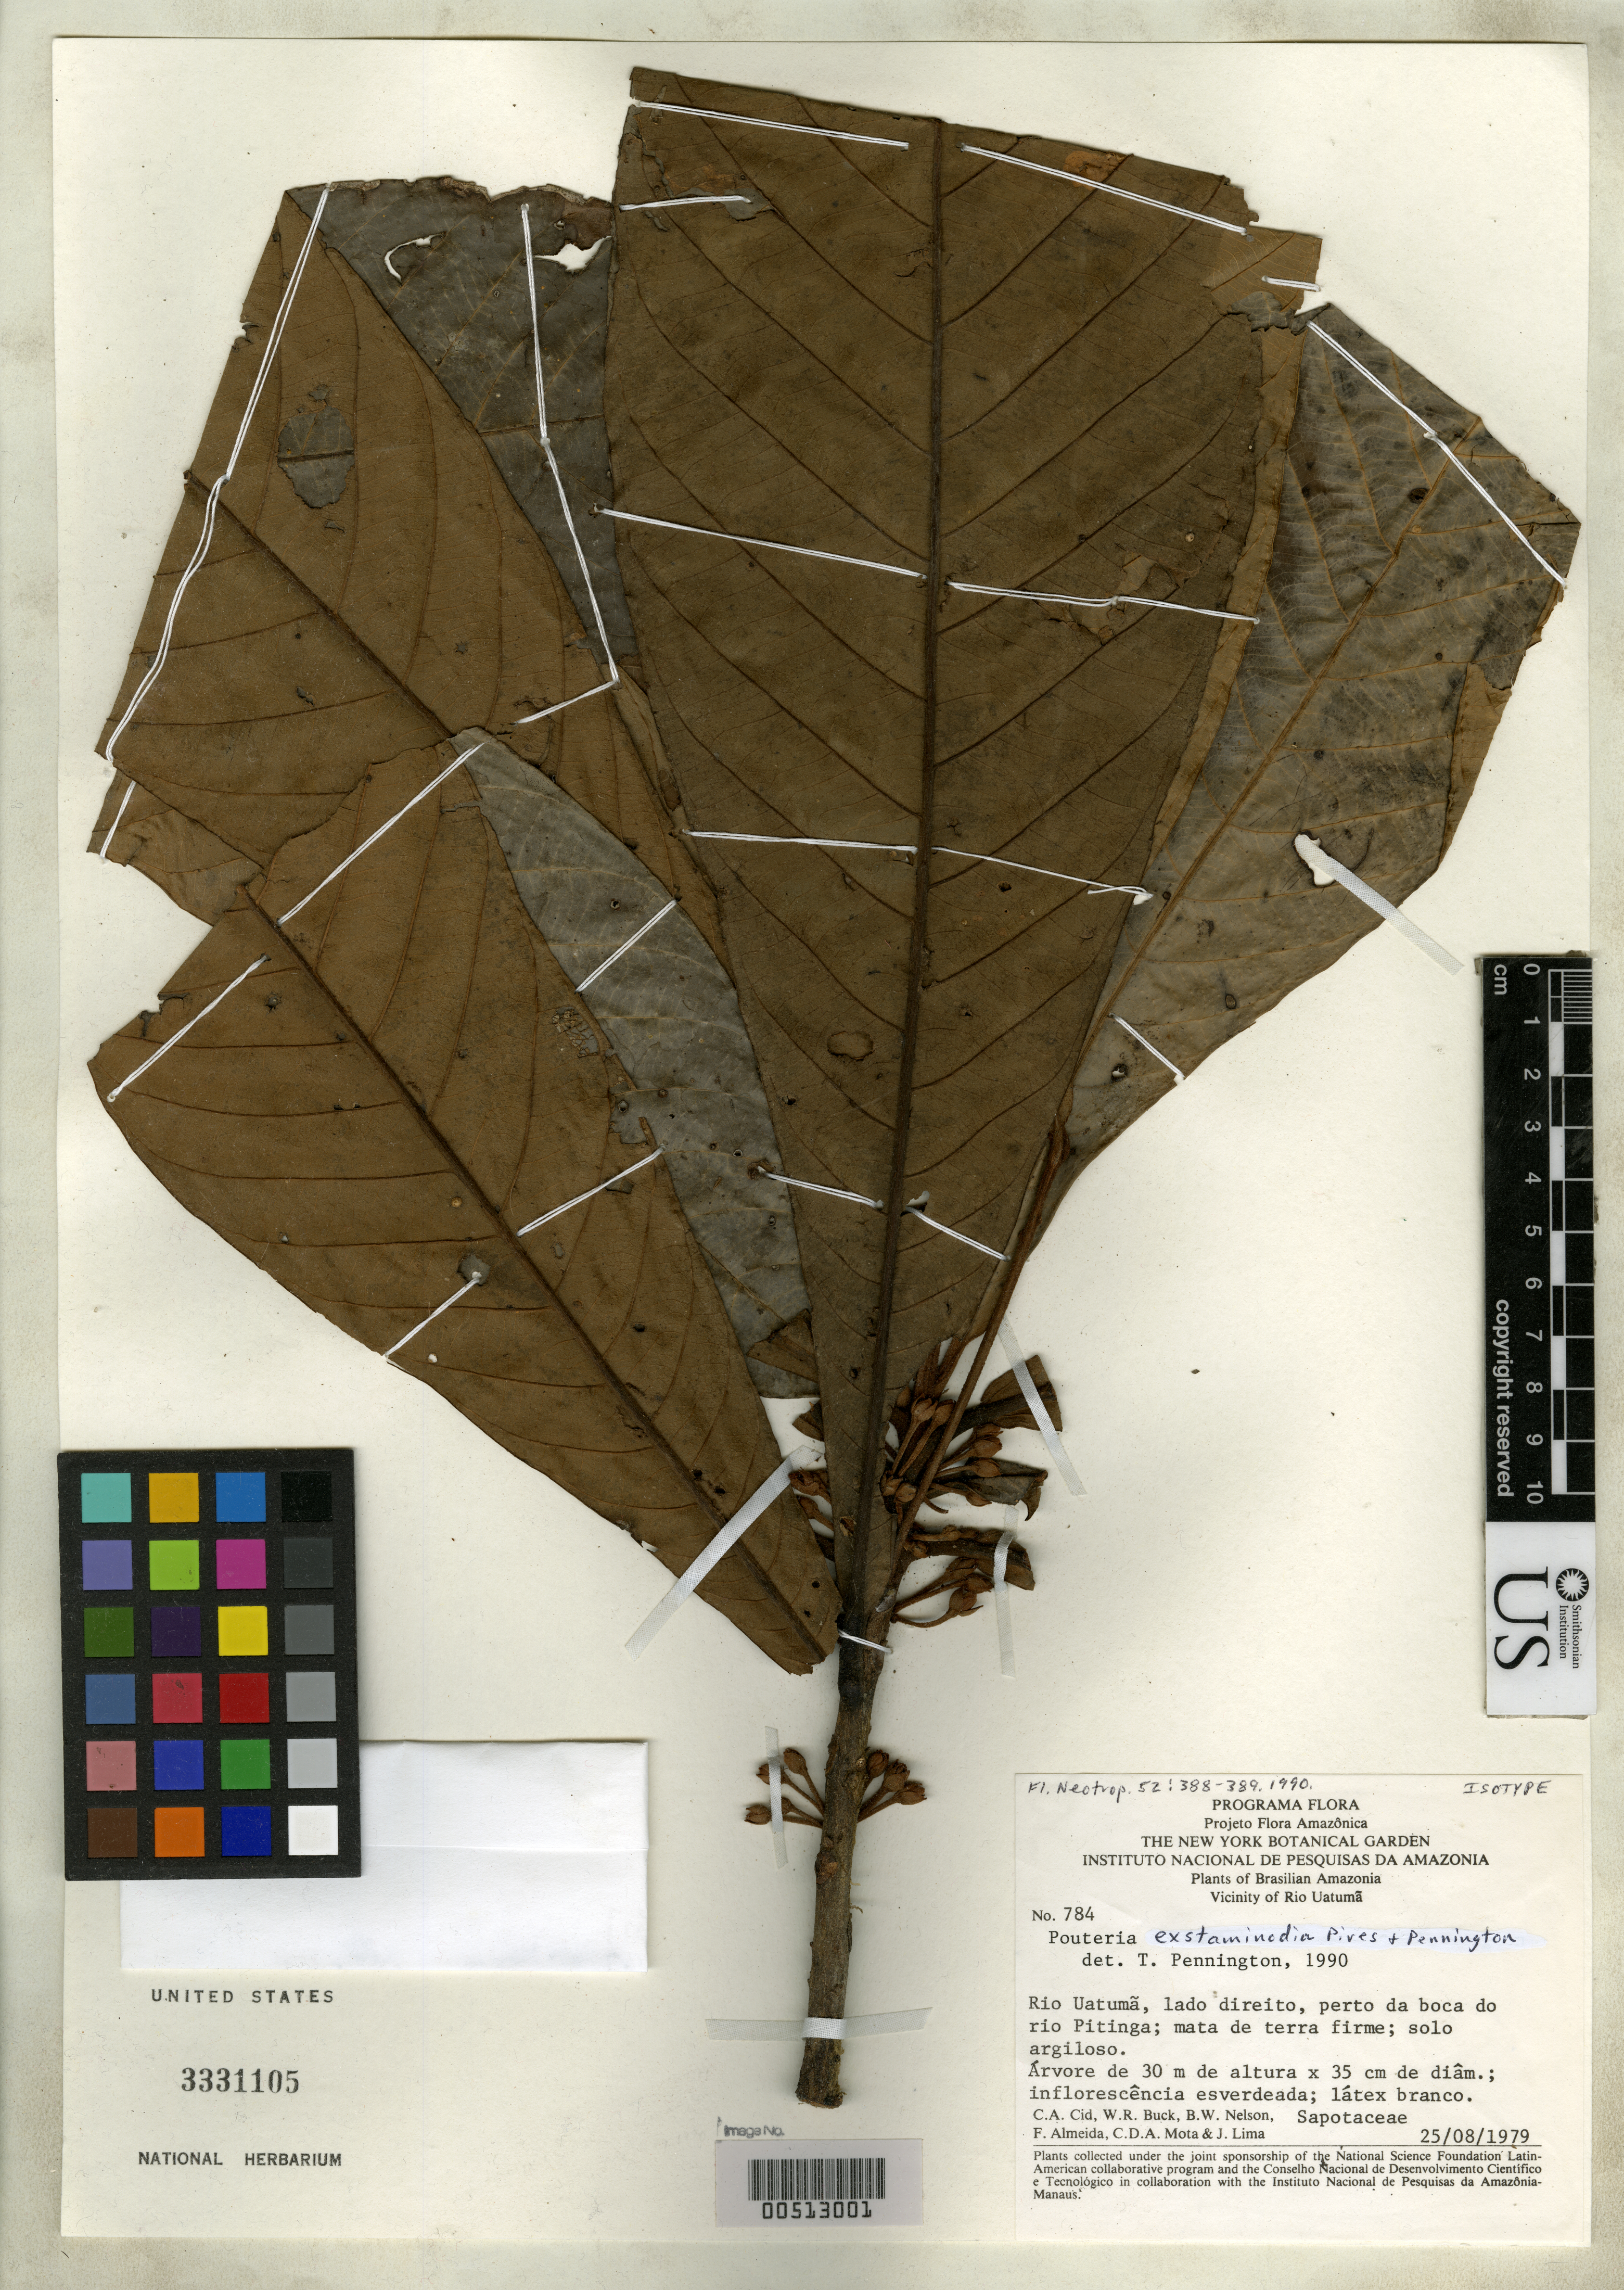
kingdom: Plantae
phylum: Tracheophyta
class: Magnoliopsida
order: Ericales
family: Sapotaceae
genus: Pouteria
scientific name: Pouteria exstaminodia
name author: Pires & T.D. Penn.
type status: Isotype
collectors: C. A. Cid Ferreira, W. R. Buck, B. W. Nelson, F. Almeda, C. D. A. Mota & J. Lima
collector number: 784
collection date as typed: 25 Aug 1979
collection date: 1979-08-25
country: Brazil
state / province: Amazonas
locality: Rio Uatuma, lado direito, perto Boca do Rio Pitinga.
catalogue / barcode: US 3331105